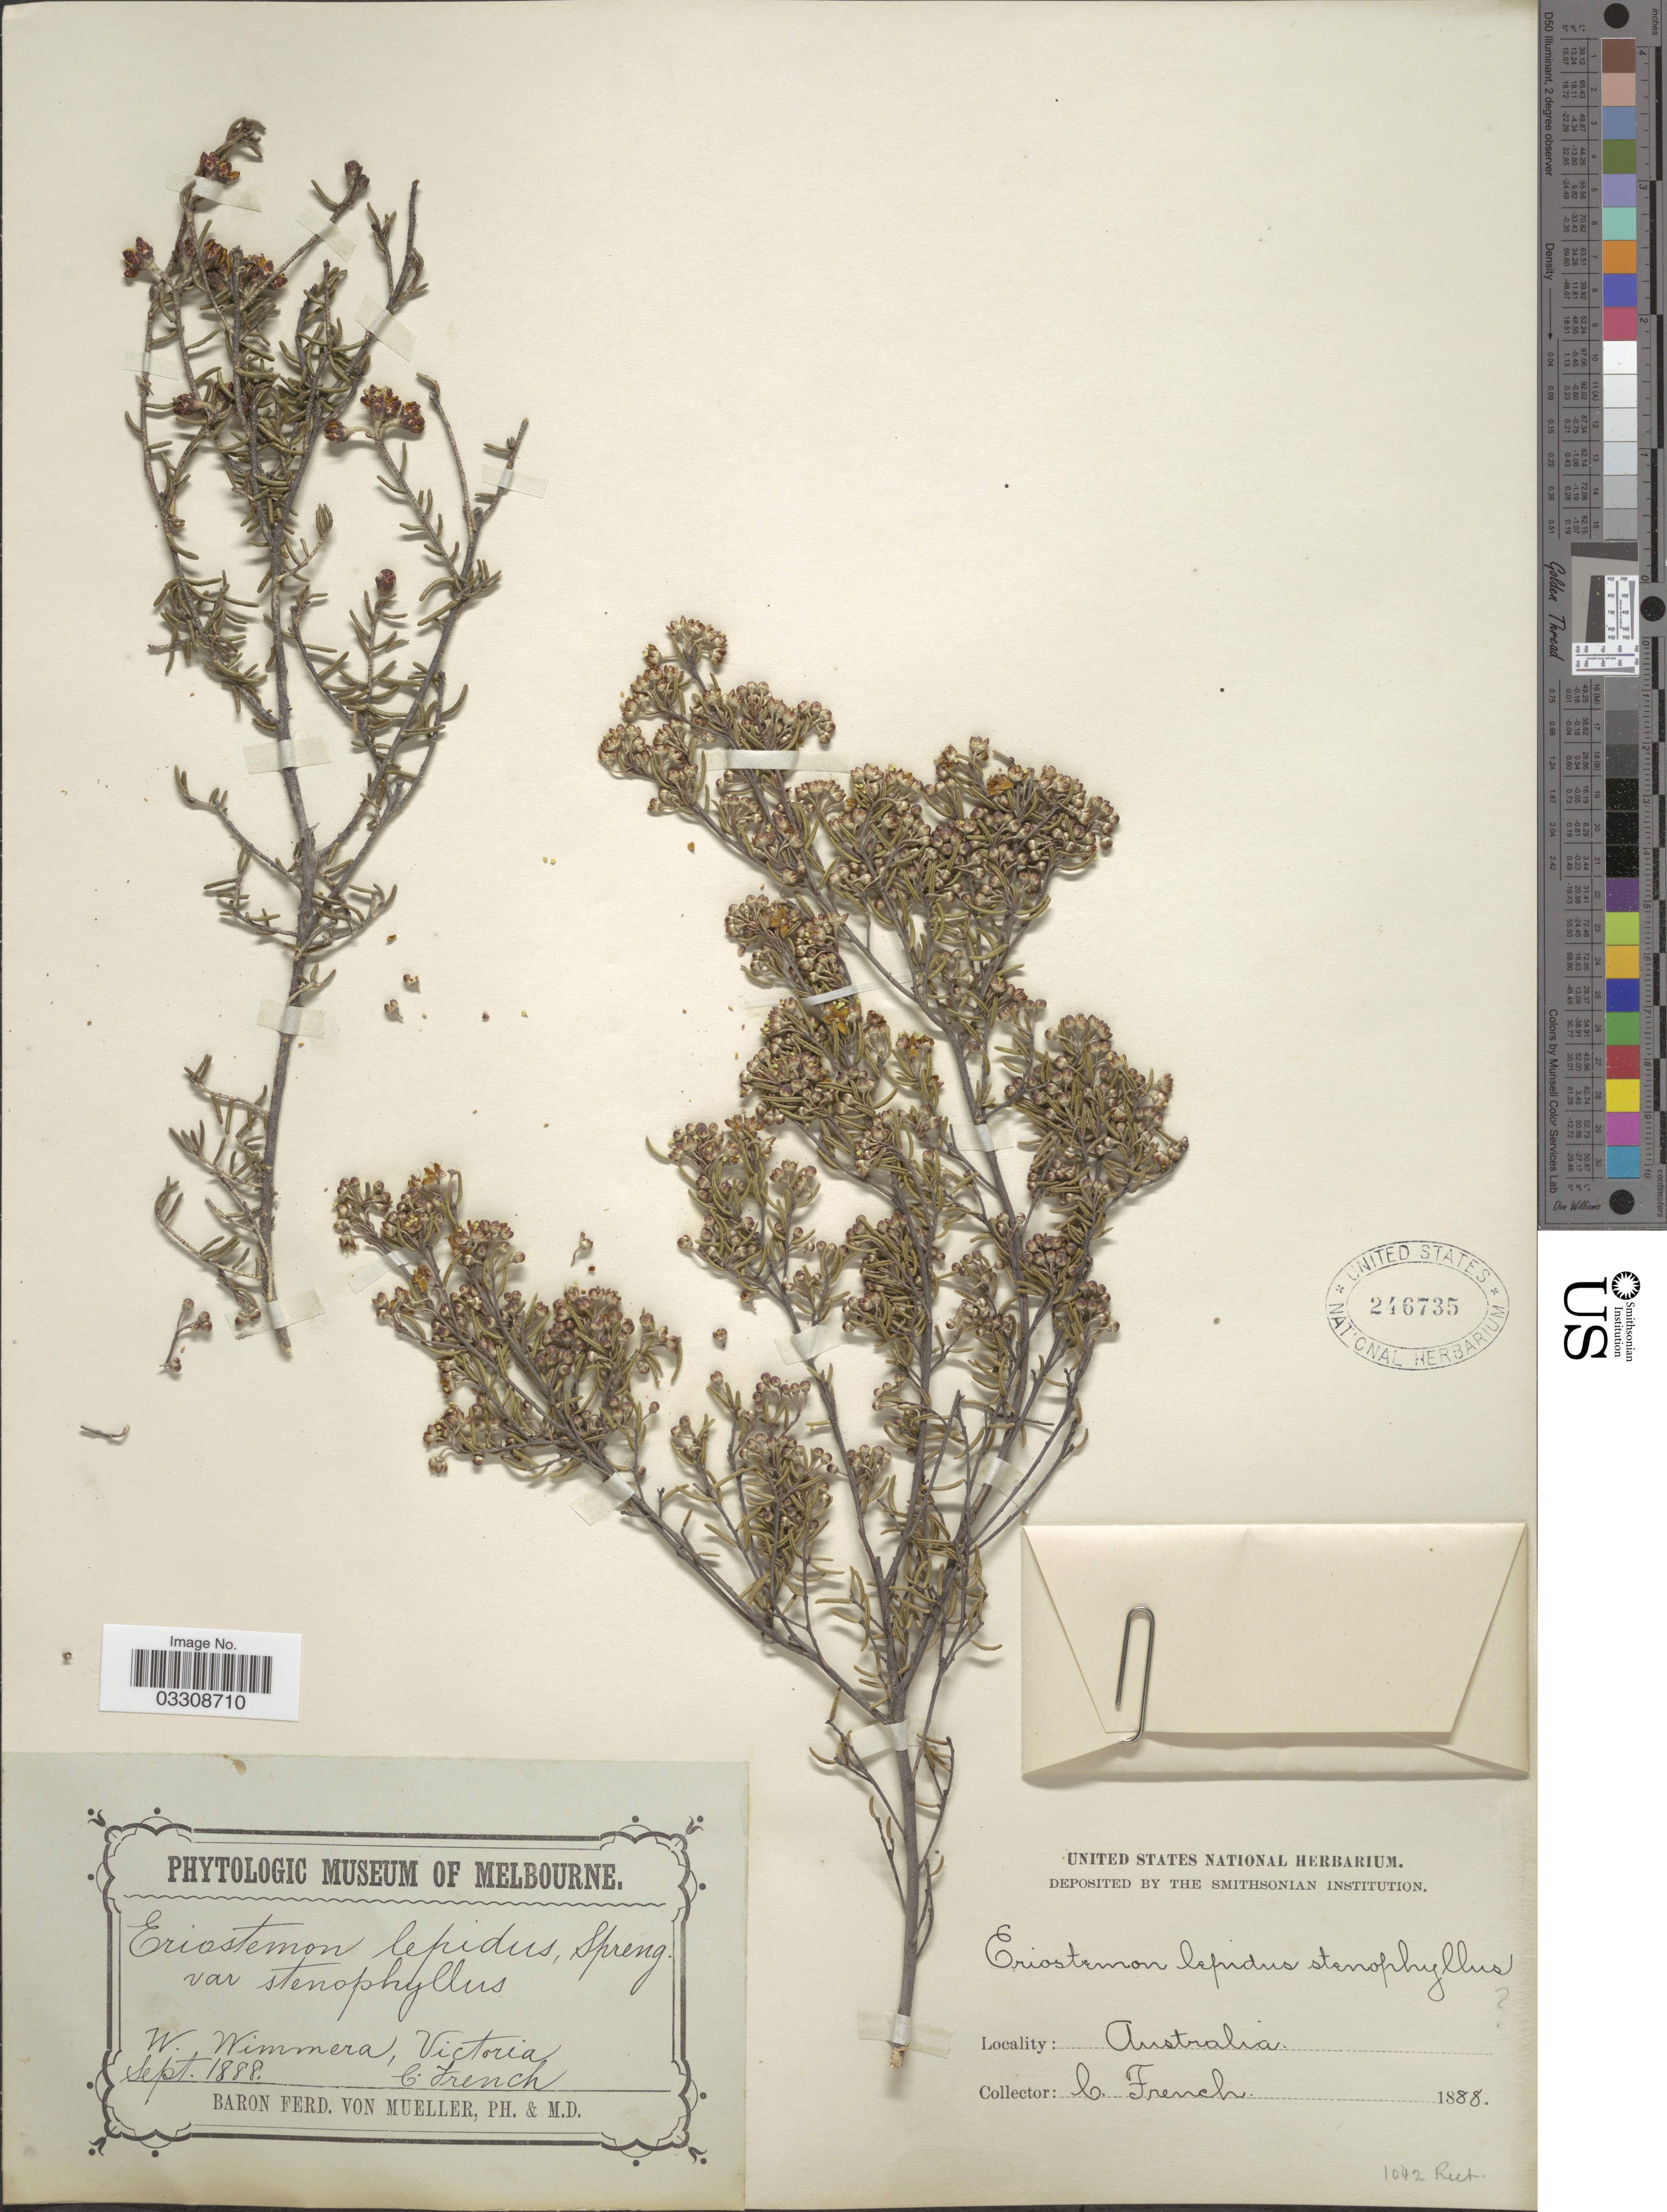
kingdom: Plantae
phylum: Tracheophyta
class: Magnoliopsida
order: Sapindales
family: Rutaceae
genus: Eriostemon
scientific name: Eriostemon lepidotus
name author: Spreng.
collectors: C. French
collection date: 1888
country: Australia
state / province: Victoria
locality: W. Wimmera, Victoria.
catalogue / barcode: US 246735